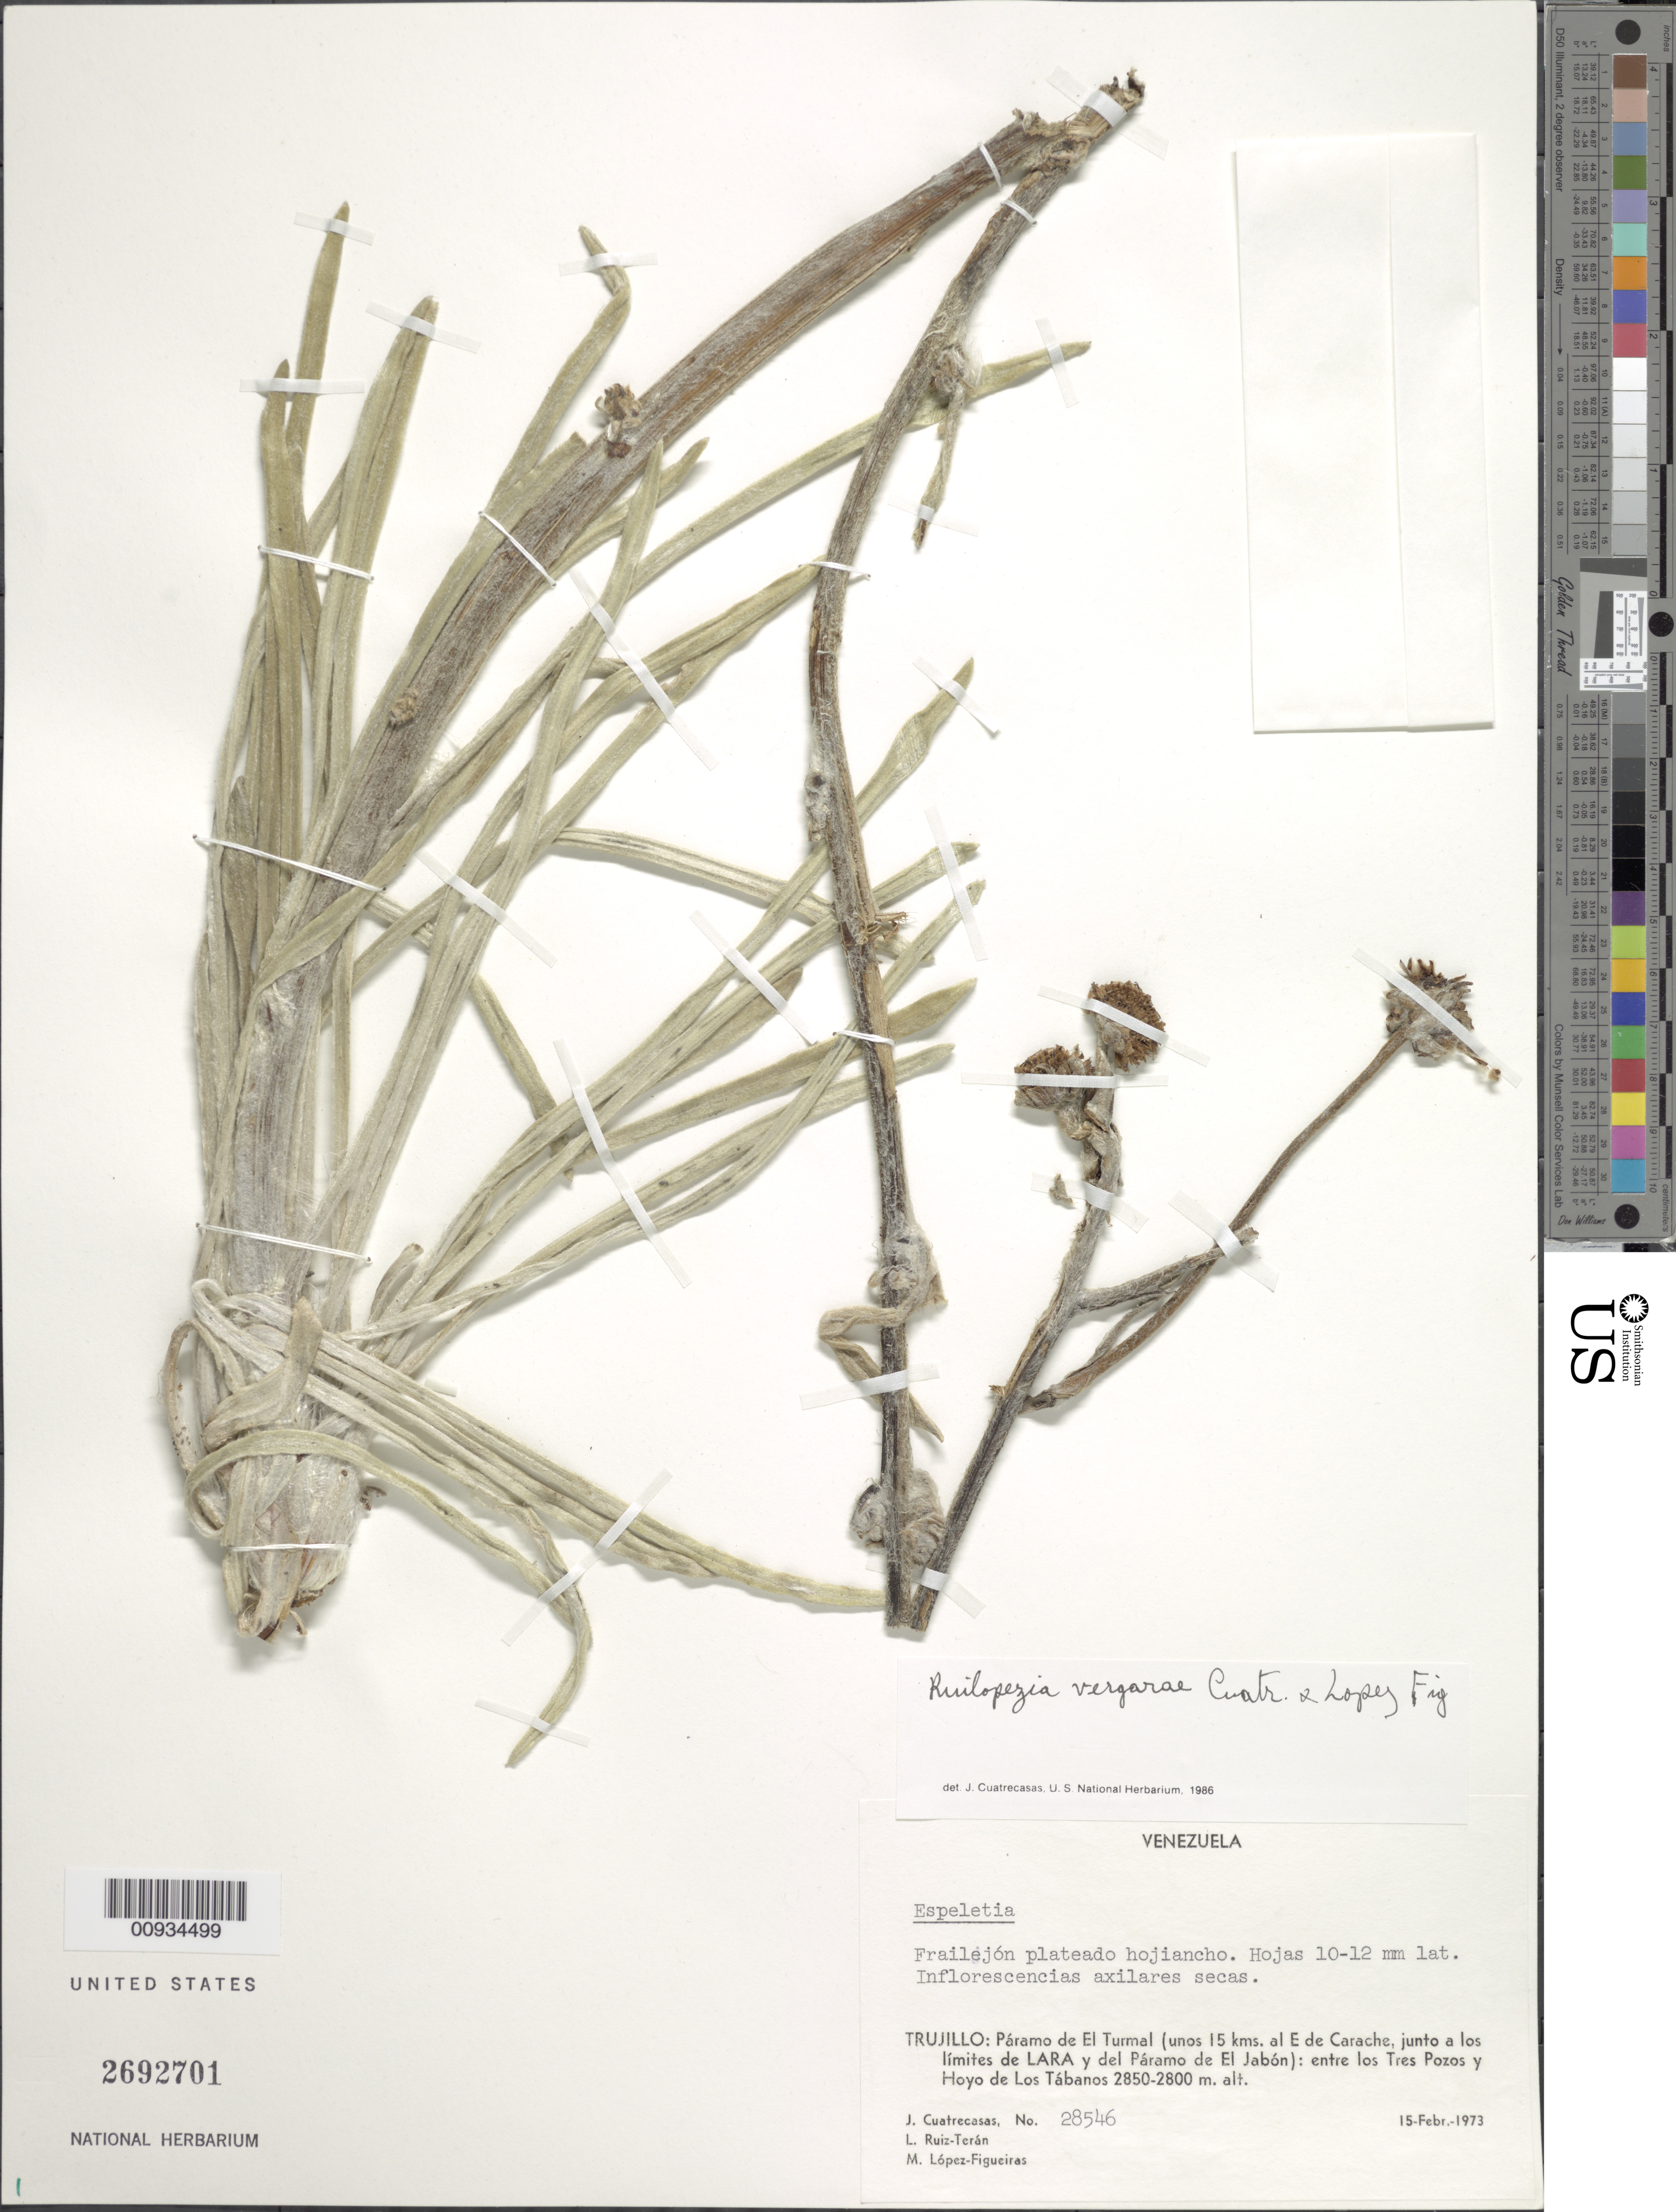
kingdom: Plantae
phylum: Tracheophyta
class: Magnoliopsida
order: Asterales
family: Asteraceae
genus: Ruilopezia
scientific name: Ruilopezia vergarae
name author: Cuatrec. & López Fig.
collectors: J. Cuatrecasas, L. E. Ruíz-Terán & M. López Figueiras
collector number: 28546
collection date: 1973-02-15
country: Venezuela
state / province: Trujillo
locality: Paramo de El Turmal (unos 15 kms al E de Carache, junto a los limites de Lara y del Paramo de El Jabon), entre los Tres Pozos y Hoyo de Los Tabanos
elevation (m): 2800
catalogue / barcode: US 2692701